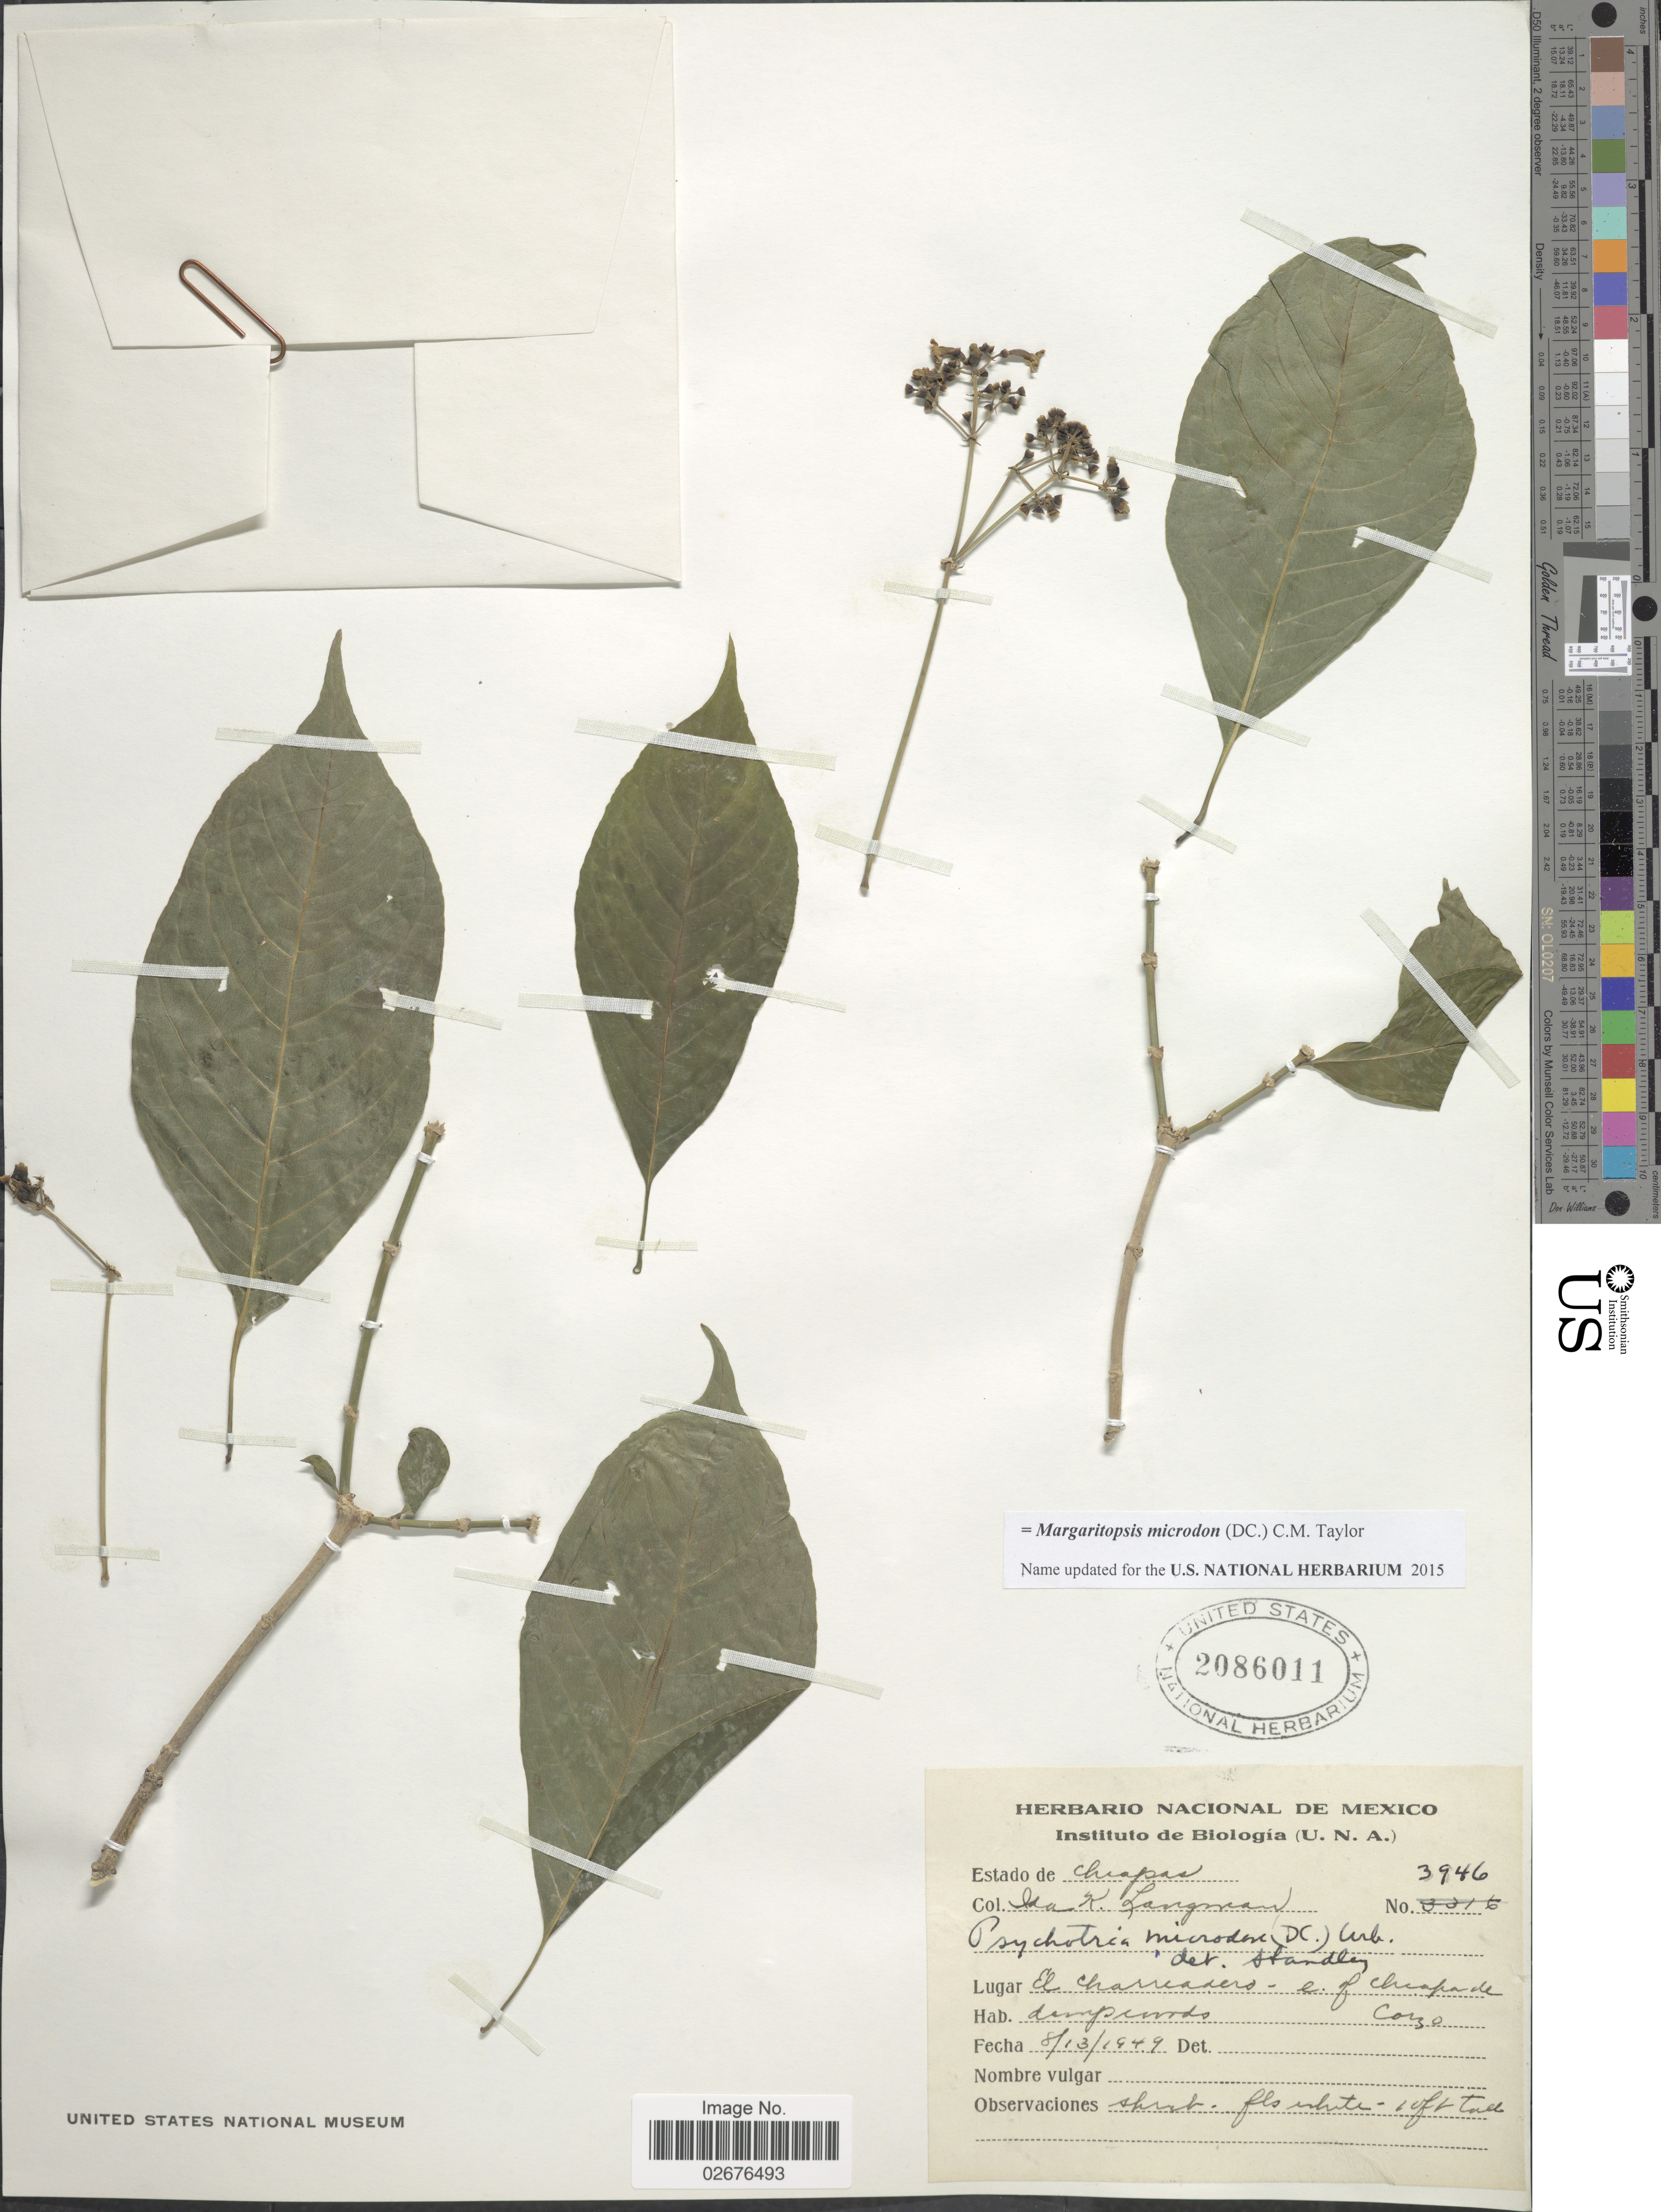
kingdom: Plantae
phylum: Tracheophyta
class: Magnoliopsida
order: Gentianales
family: Rubiaceae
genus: Margaritopsis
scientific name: Margaritopsis microdon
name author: (DC.) C.M. Taylor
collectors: I. K. Langman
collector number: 3946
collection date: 1949-08-13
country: Mexico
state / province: Chiapas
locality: El Chorreadero, E. of Chiapas de Corzo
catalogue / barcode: US 2086011